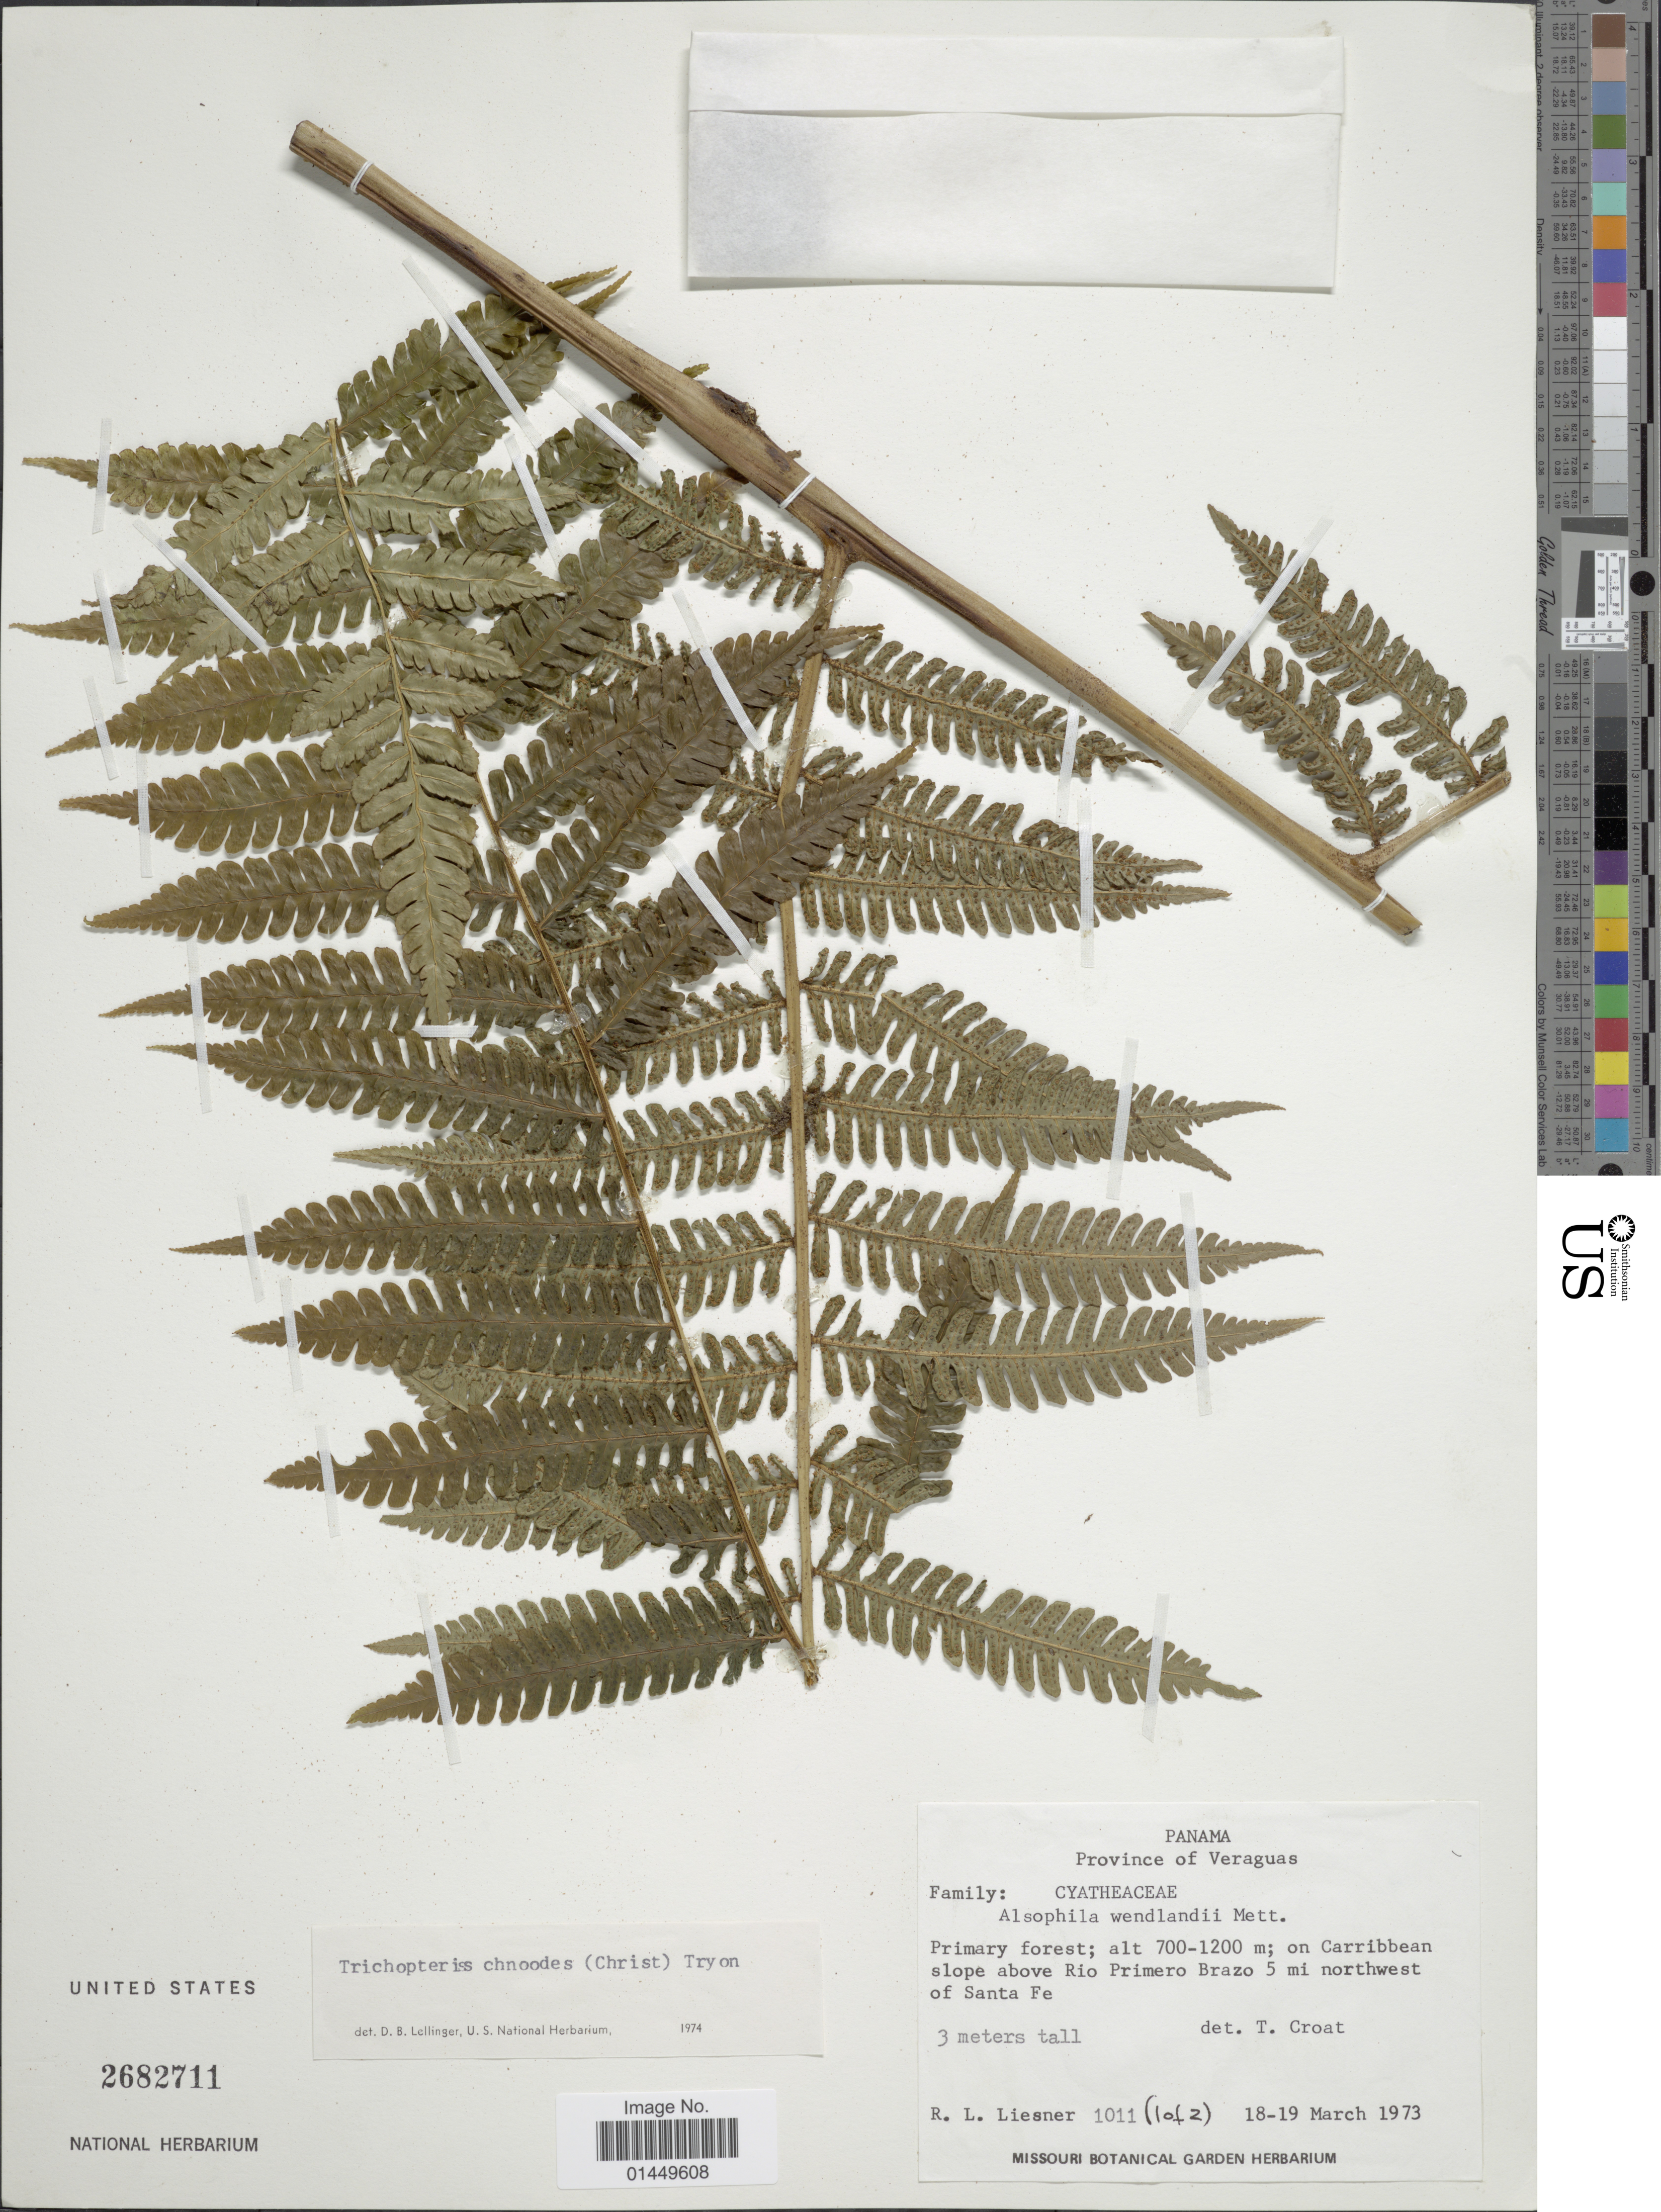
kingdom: Plantae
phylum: Tracheophyta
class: Polypodiopsida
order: Cyatheales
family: Cyatheaceae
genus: Cyathea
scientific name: Cyathea schiedeana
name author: (C. Presl) Domin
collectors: R. L. Liesner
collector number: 1011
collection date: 1973-03-18/1973-03-19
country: Panama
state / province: Veraguas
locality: Province of Veraguas, On Caribbean slope above Rio Primero Brazo 5 mi northwest of Sante Fe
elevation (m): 700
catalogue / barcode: US 2682711